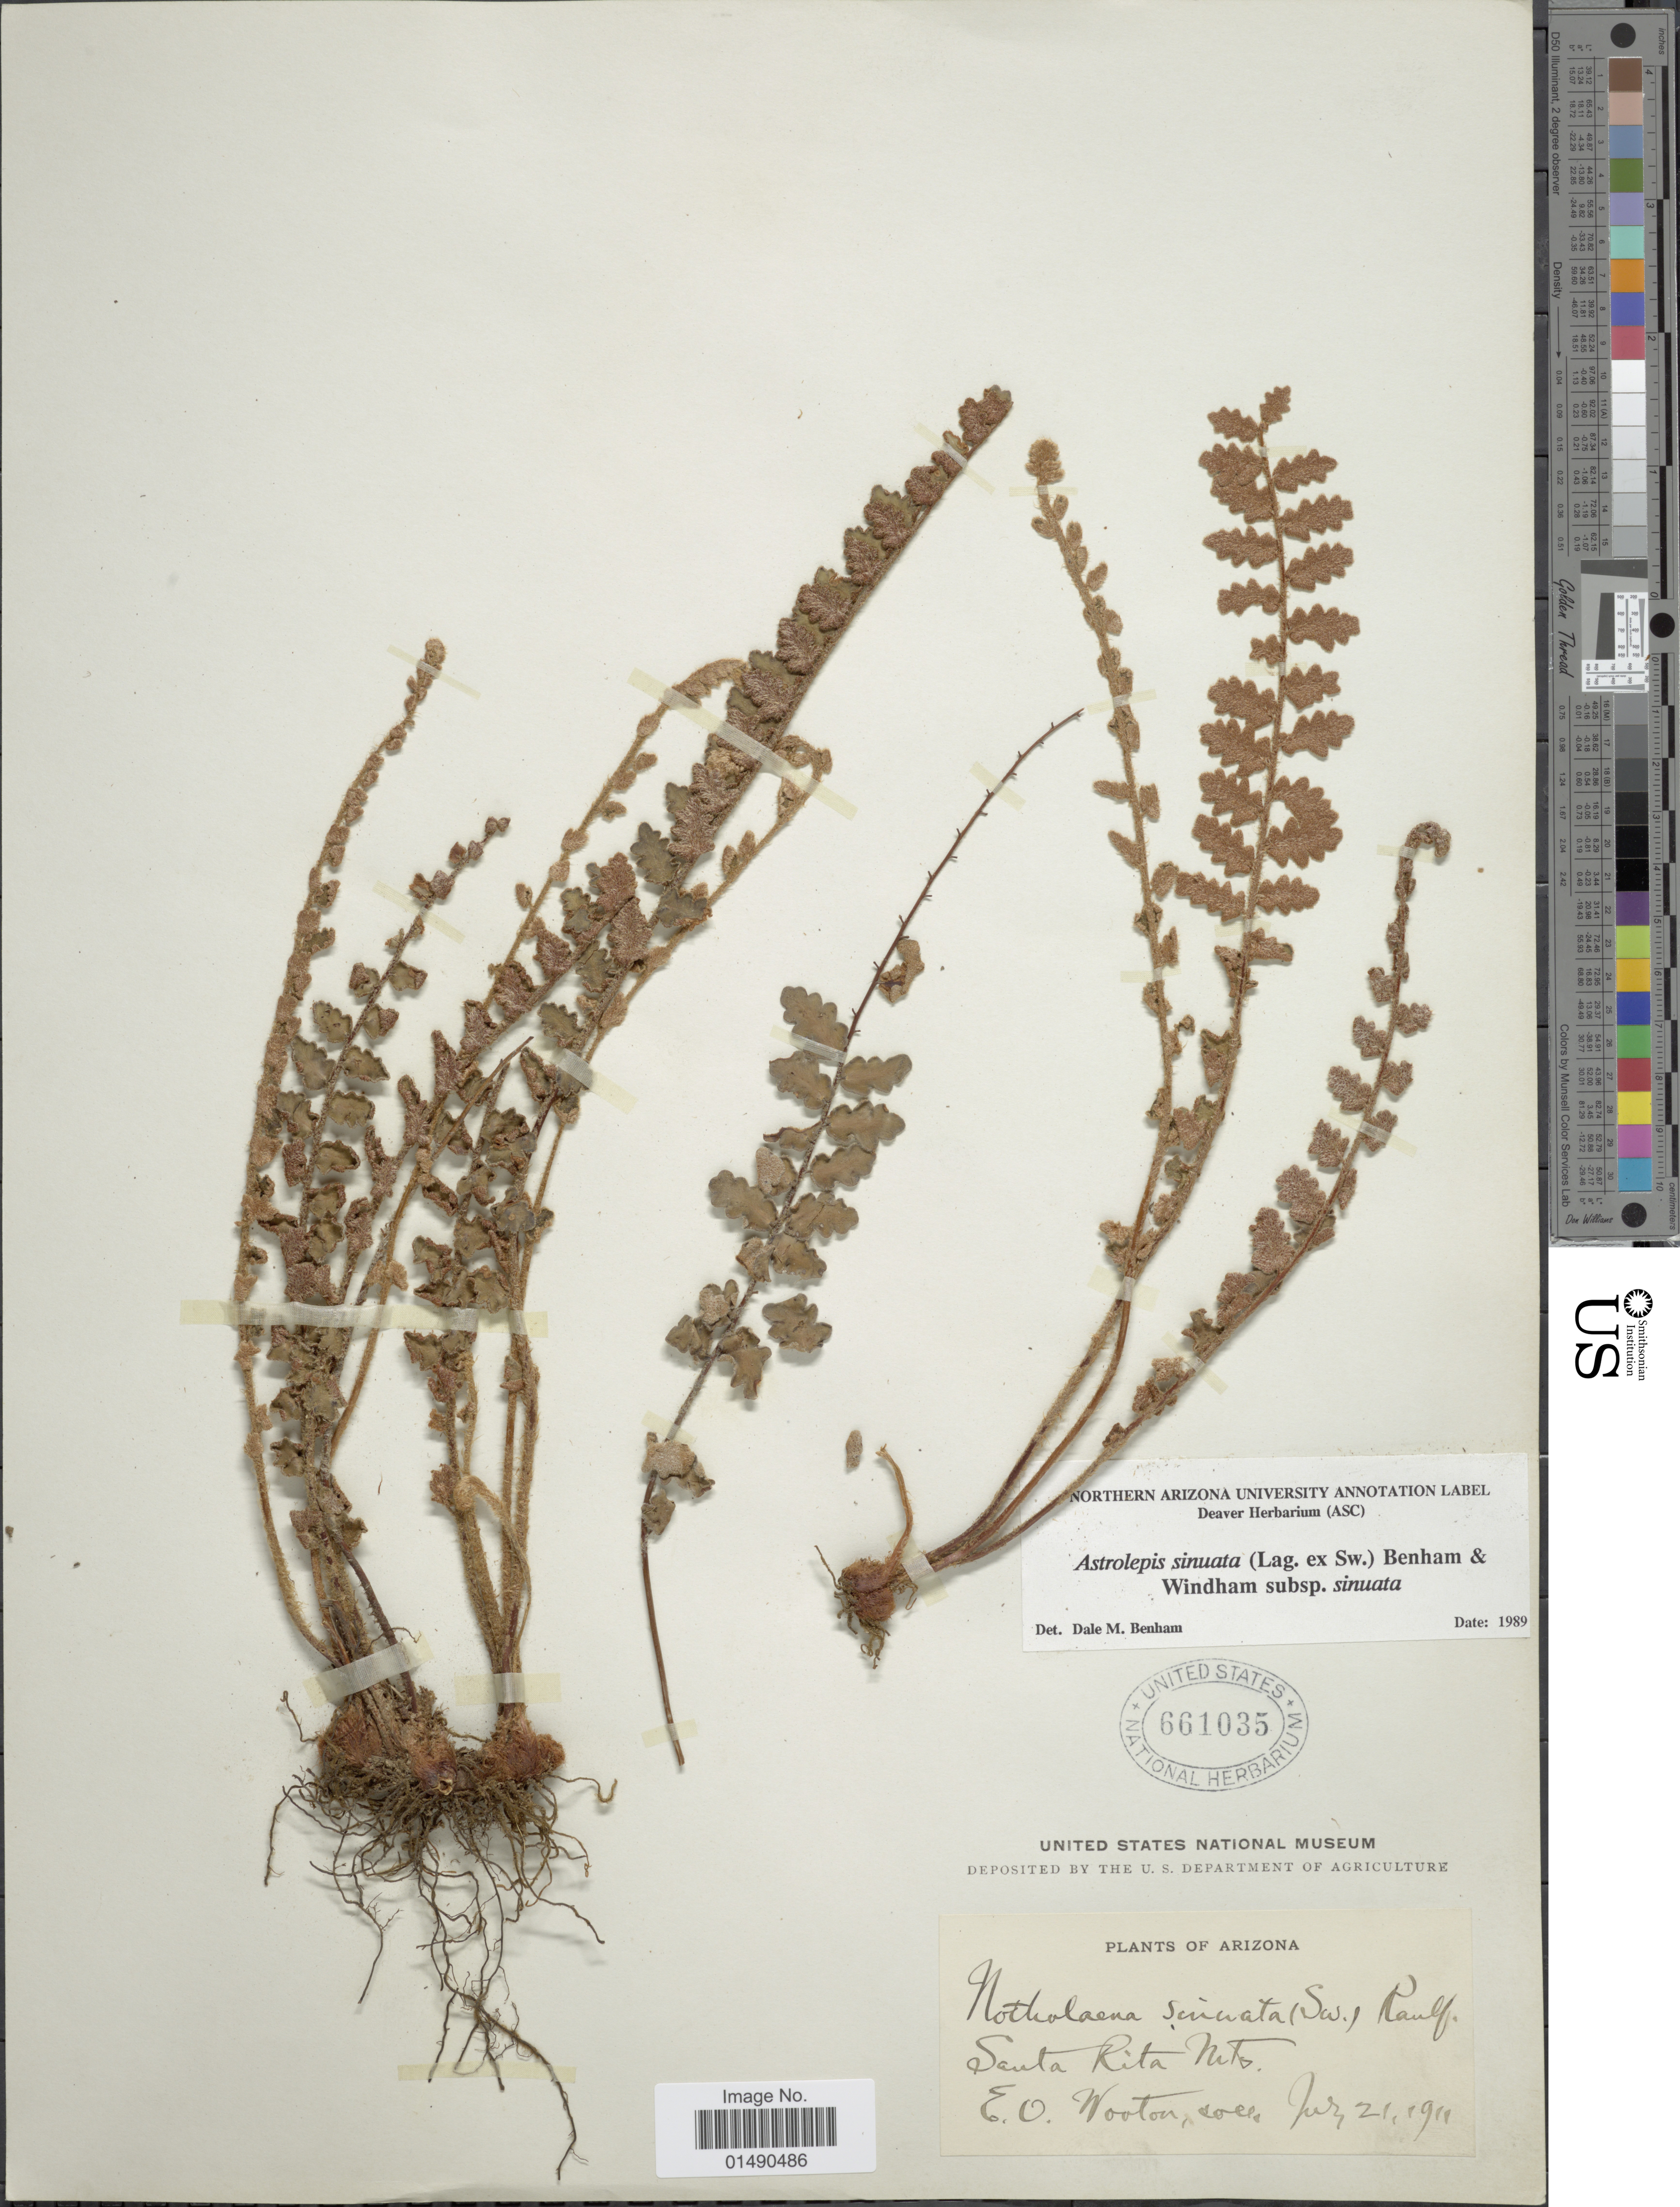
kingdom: Plantae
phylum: Tracheophyta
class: Polypodiopsida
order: Polypodiales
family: Pteridaceae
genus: Astrolepis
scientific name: Astrolepis sinuata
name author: (Lag. ex Sw.) D.M. Benham & Windham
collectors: E. O. Wooton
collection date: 1911-06-21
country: United States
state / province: Arizona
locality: Santa Rita Mts.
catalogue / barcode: US 661035